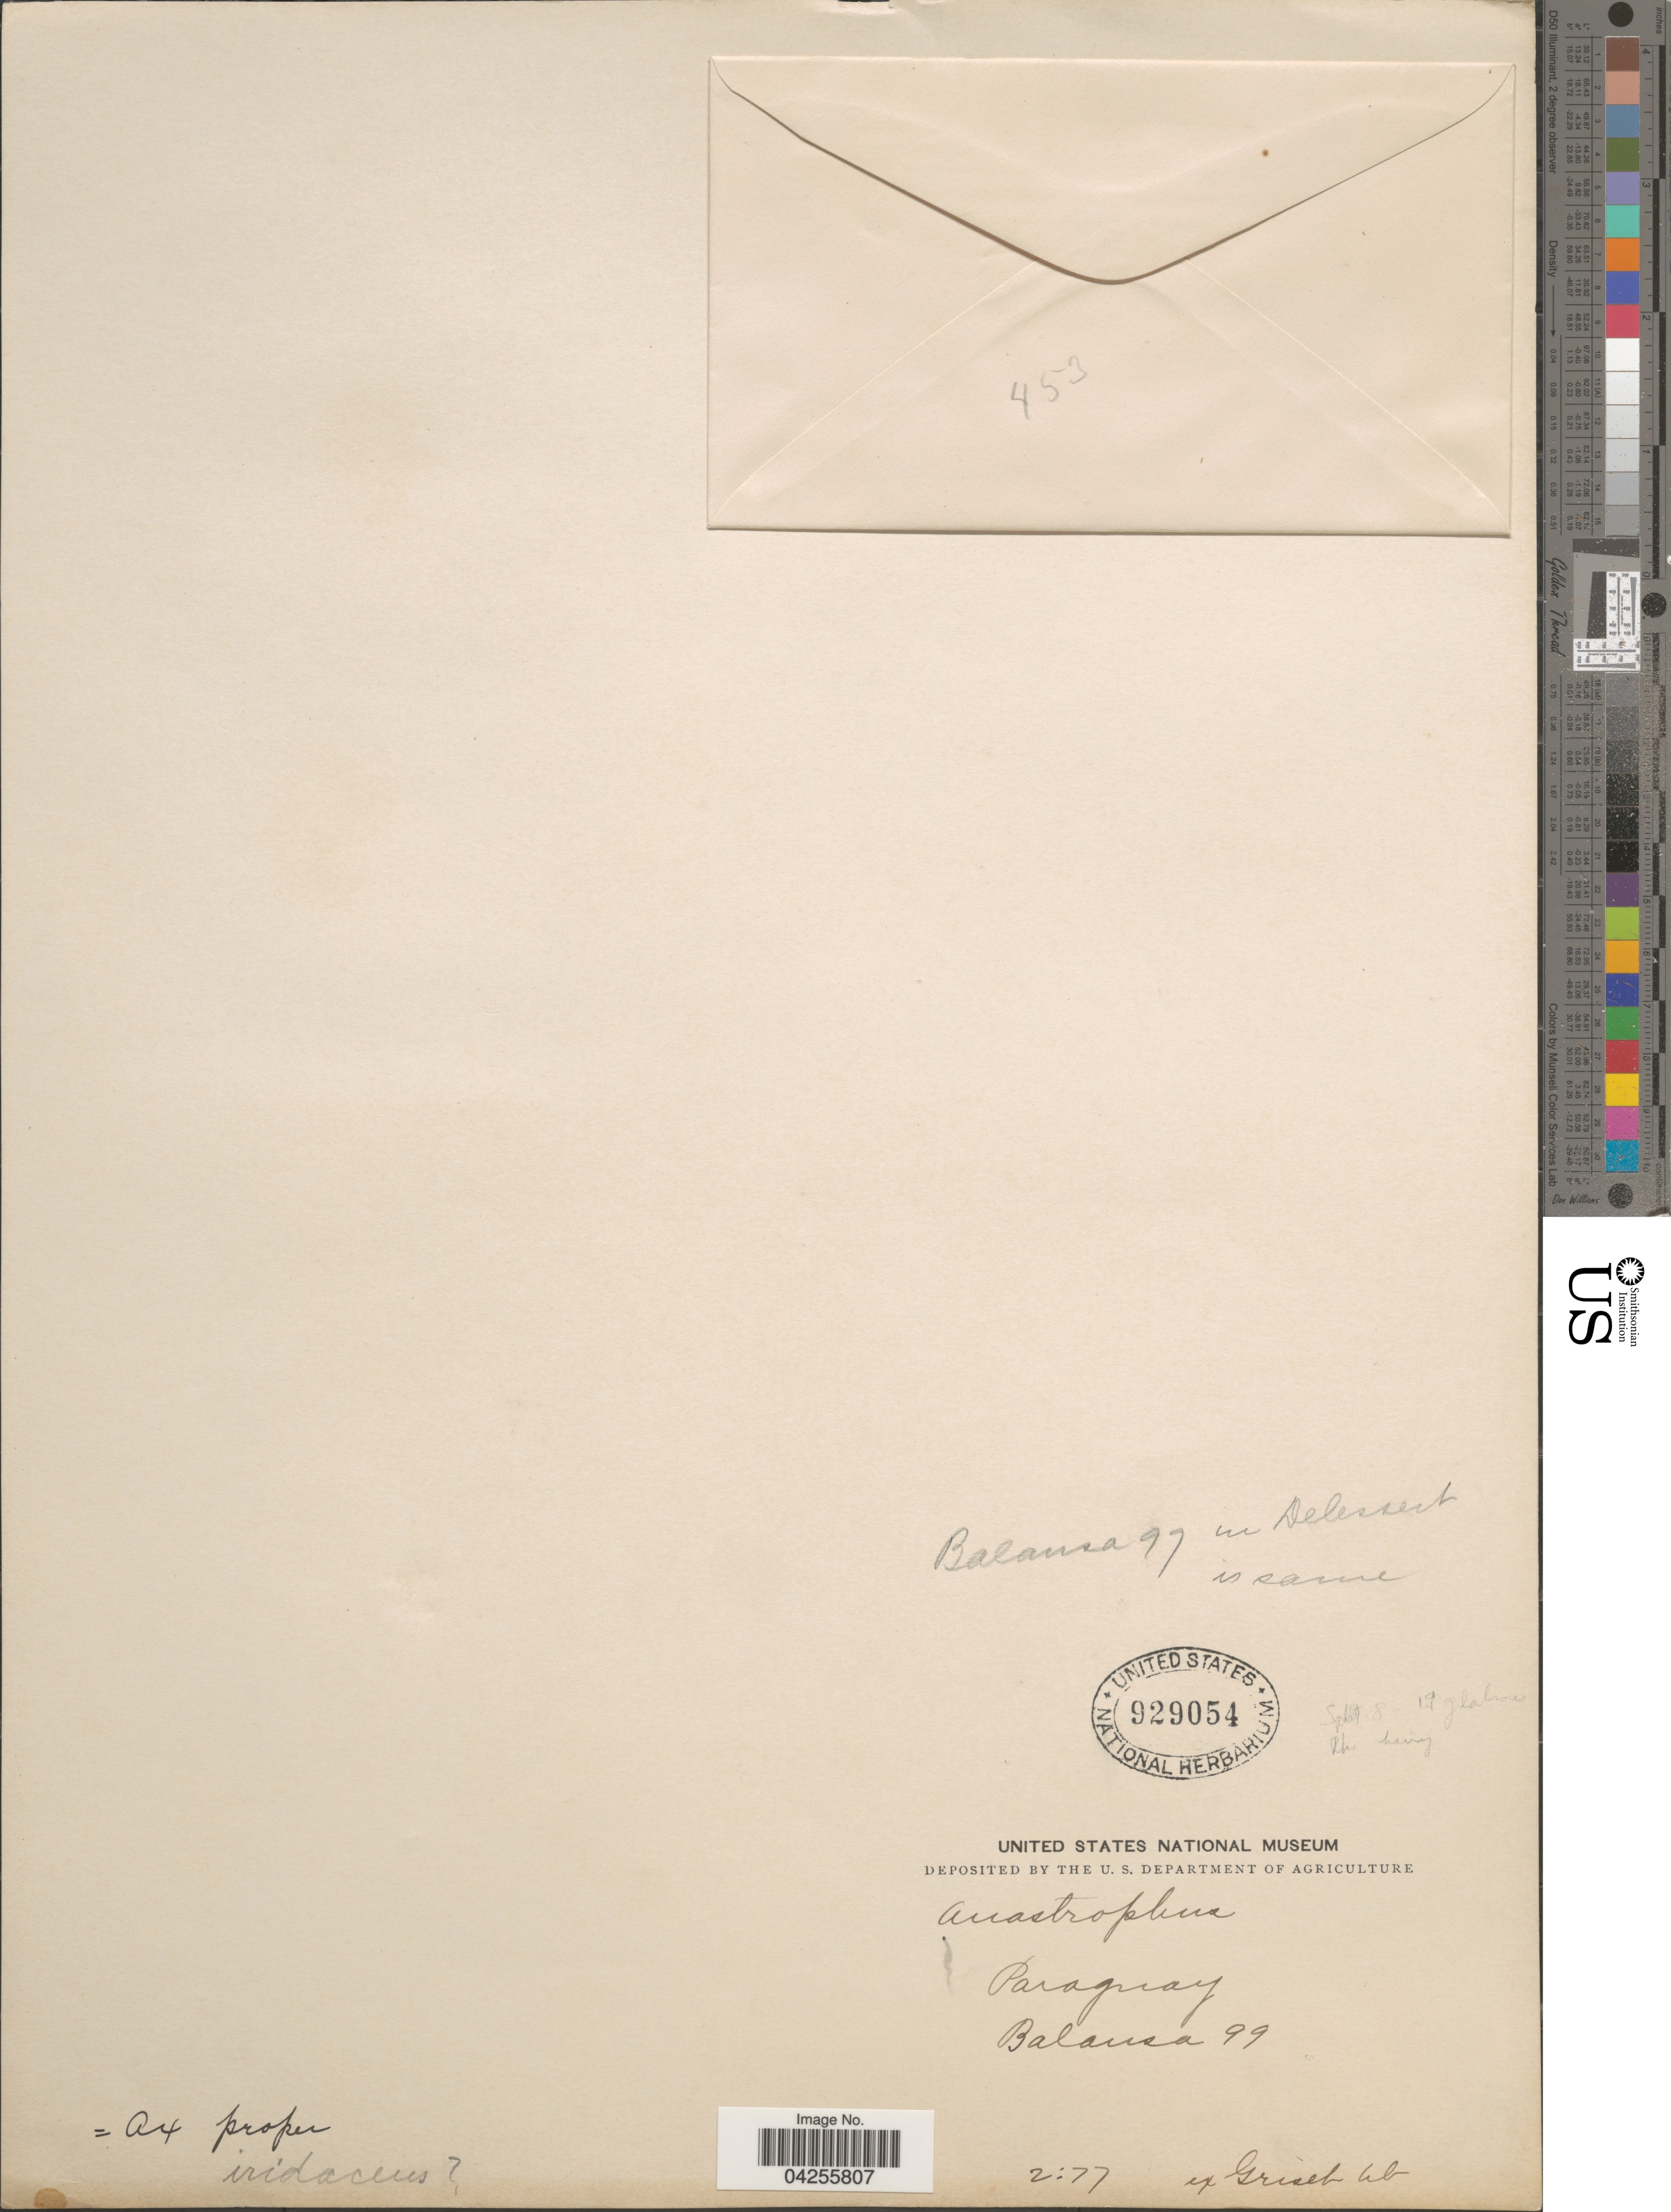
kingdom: Plantae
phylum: Tracheophyta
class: Liliopsida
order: Poales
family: Poaceae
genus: Axonopus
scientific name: Axonopus sp.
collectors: -. Balansa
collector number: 99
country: Paraguay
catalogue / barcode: US 929054